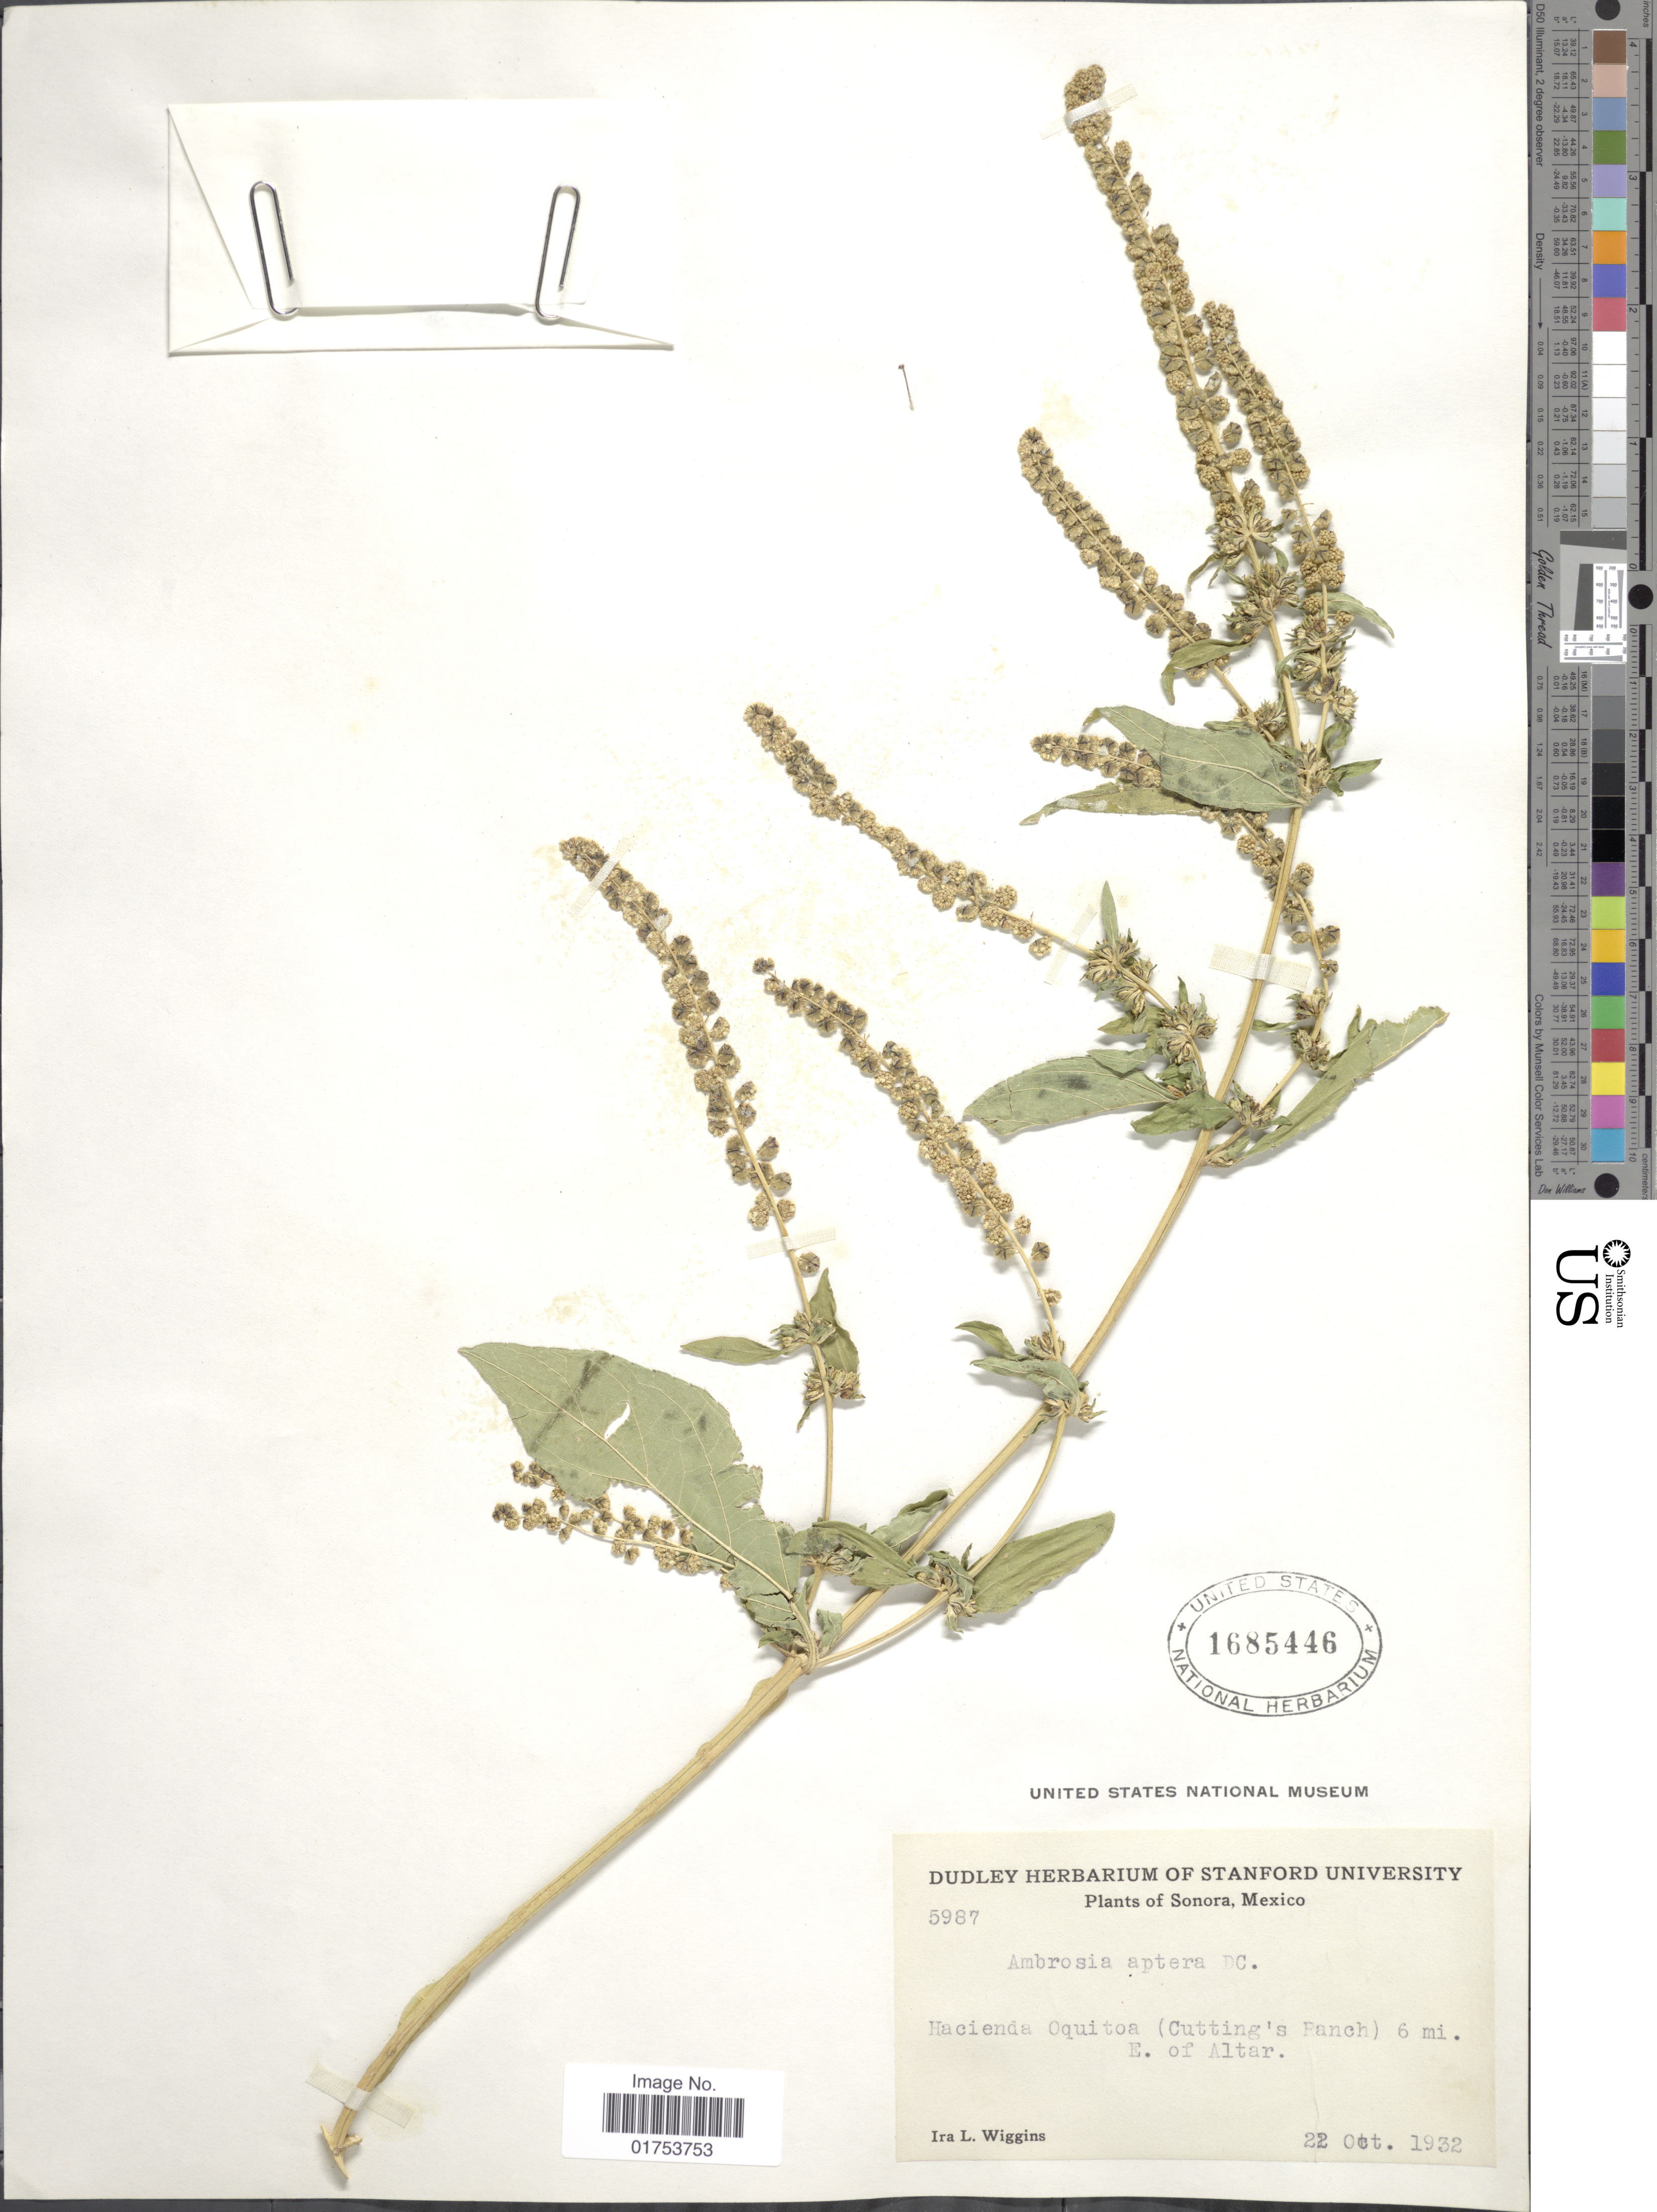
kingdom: Plantae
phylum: Tracheophyta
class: Magnoliopsida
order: Asterales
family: Asteraceae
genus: Ambrosia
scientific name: Ambrosia aptera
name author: (DC.) DC.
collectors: I. L. Wiggins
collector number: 5987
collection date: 1932-10-22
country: Mexico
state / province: Sonora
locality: Hacienda Oquitoa (Cutting's Ranch) 6 mi. E. of Altar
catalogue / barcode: US 1685446